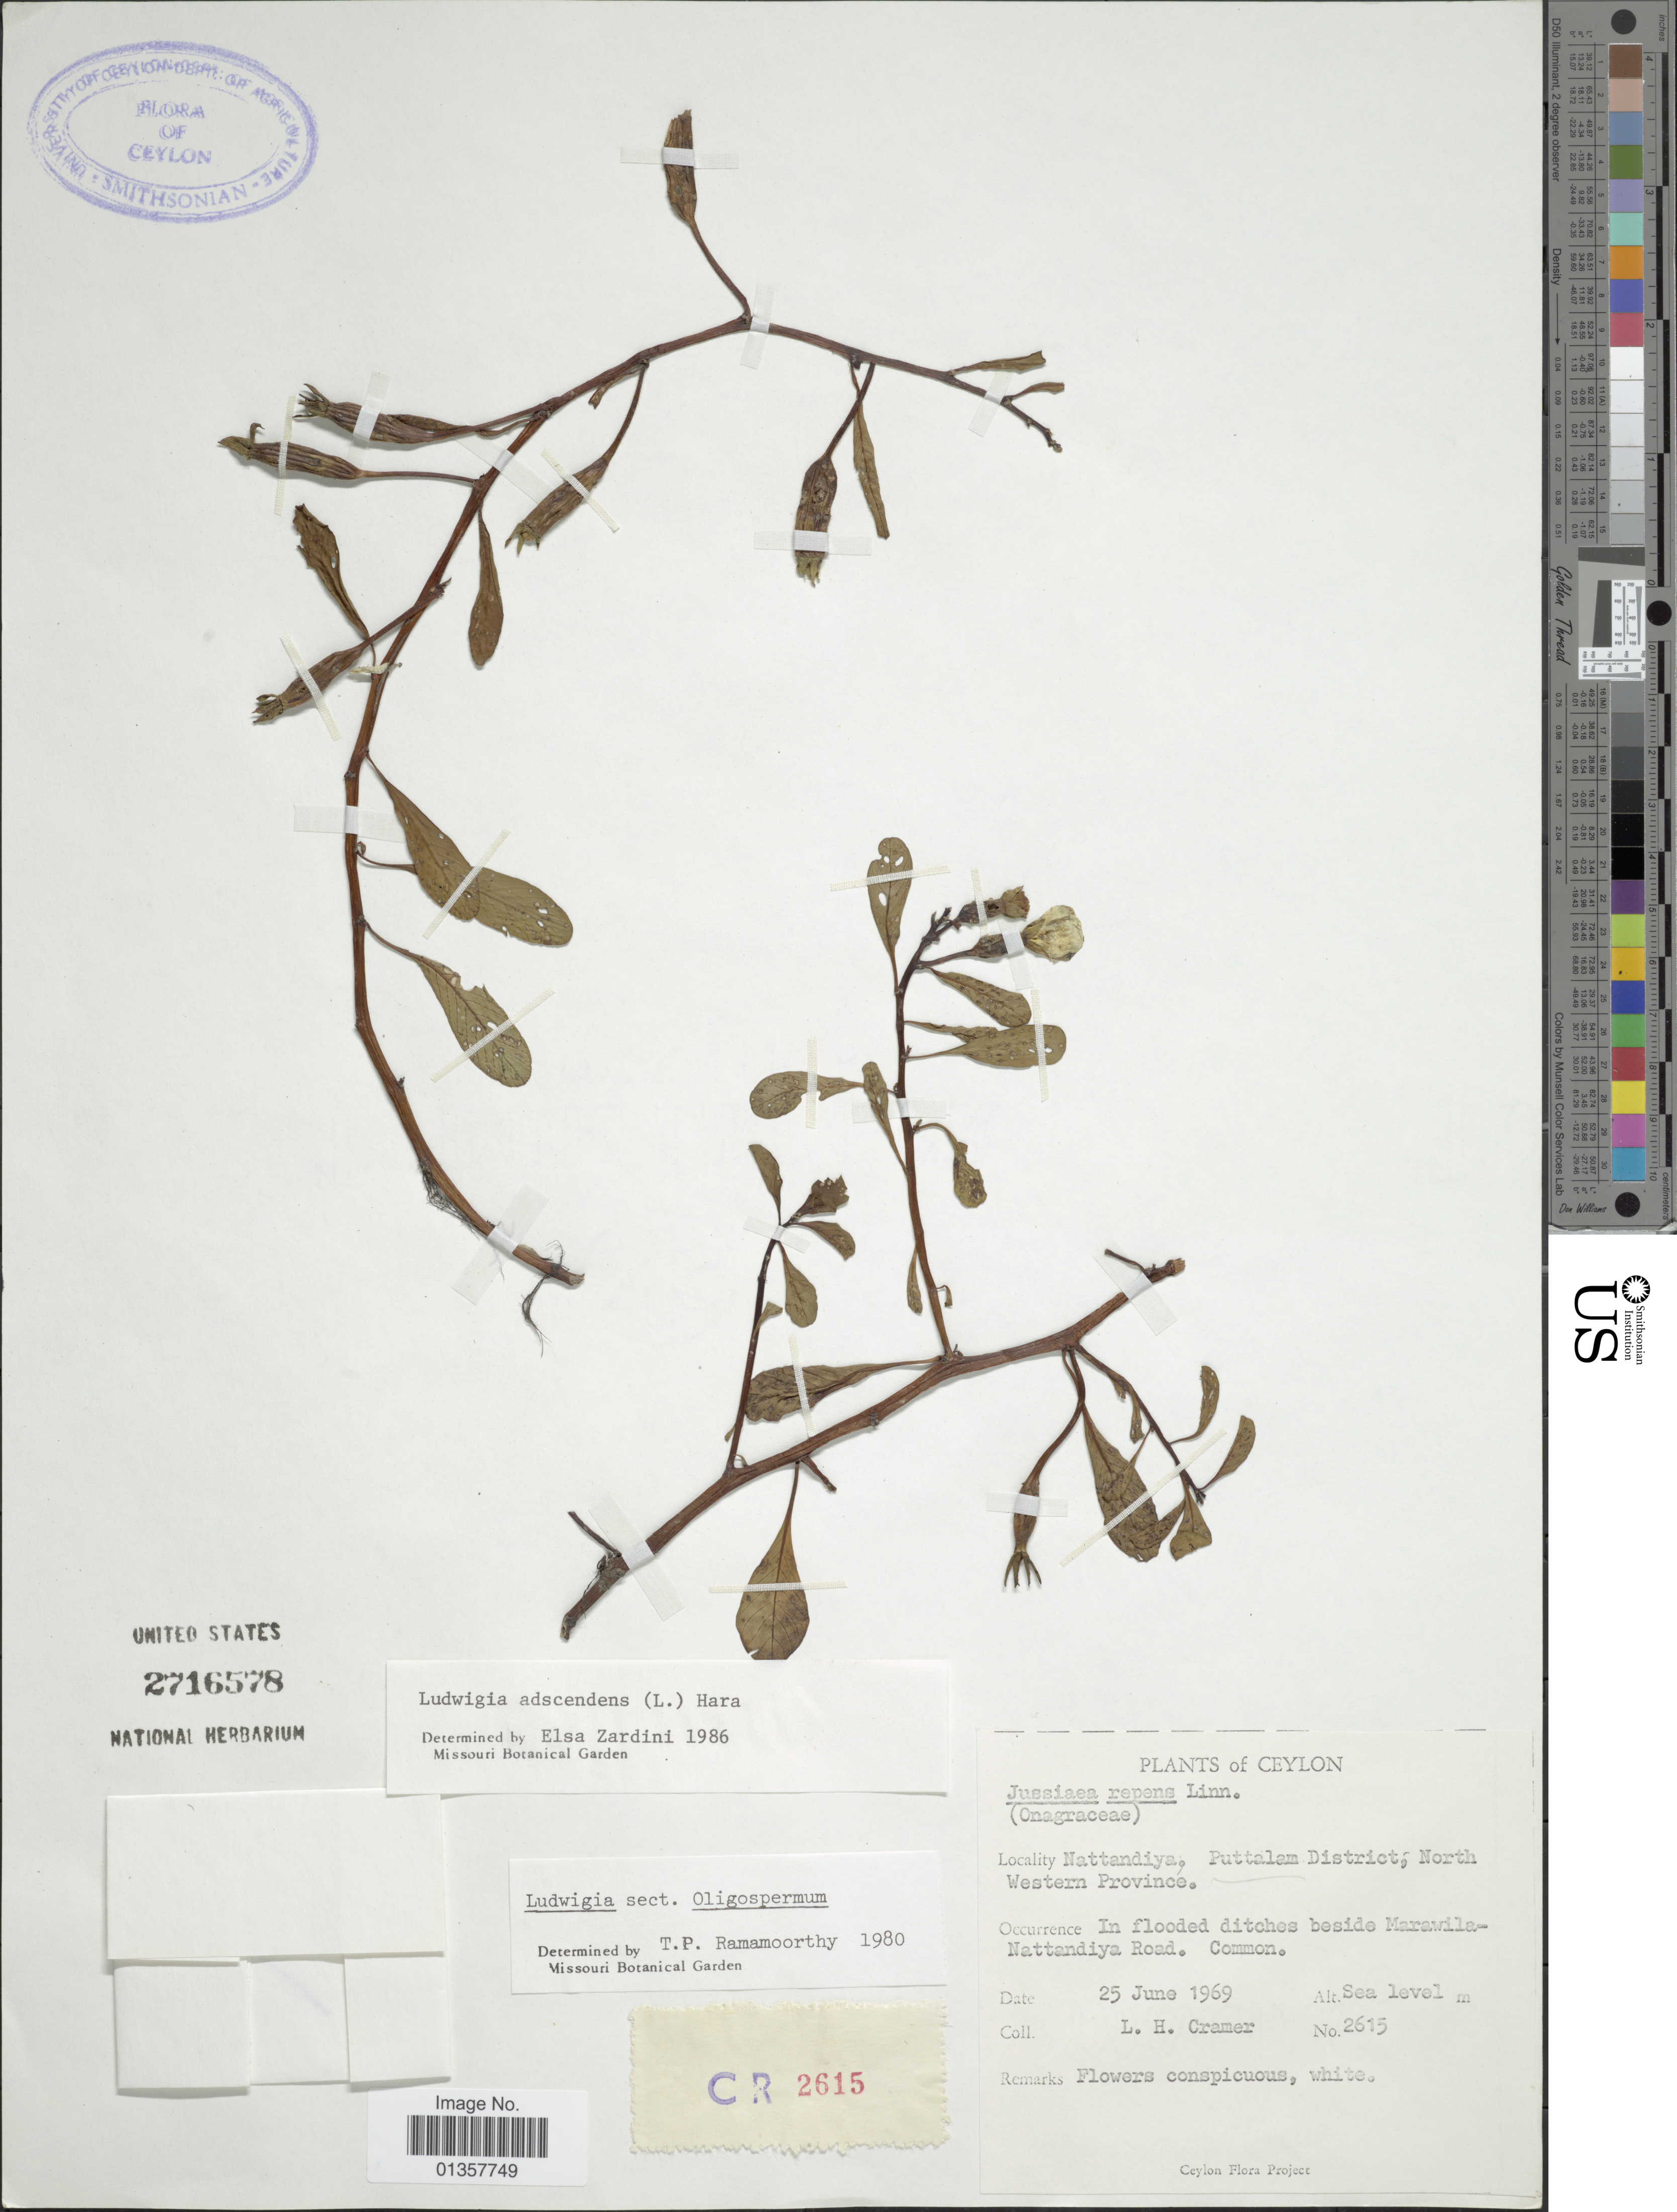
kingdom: Plantae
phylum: Tracheophyta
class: Magnoliopsida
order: Myrtales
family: Onagraceae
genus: Ludwigia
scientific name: Ludwigia adscendens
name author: (L.) H. Hara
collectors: L. H. Cramer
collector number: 2615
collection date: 1969-06-25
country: Sri Lanka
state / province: North Western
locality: Ceylon, Nattandiya, Puttalam District, North Western Province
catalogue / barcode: US 2716578